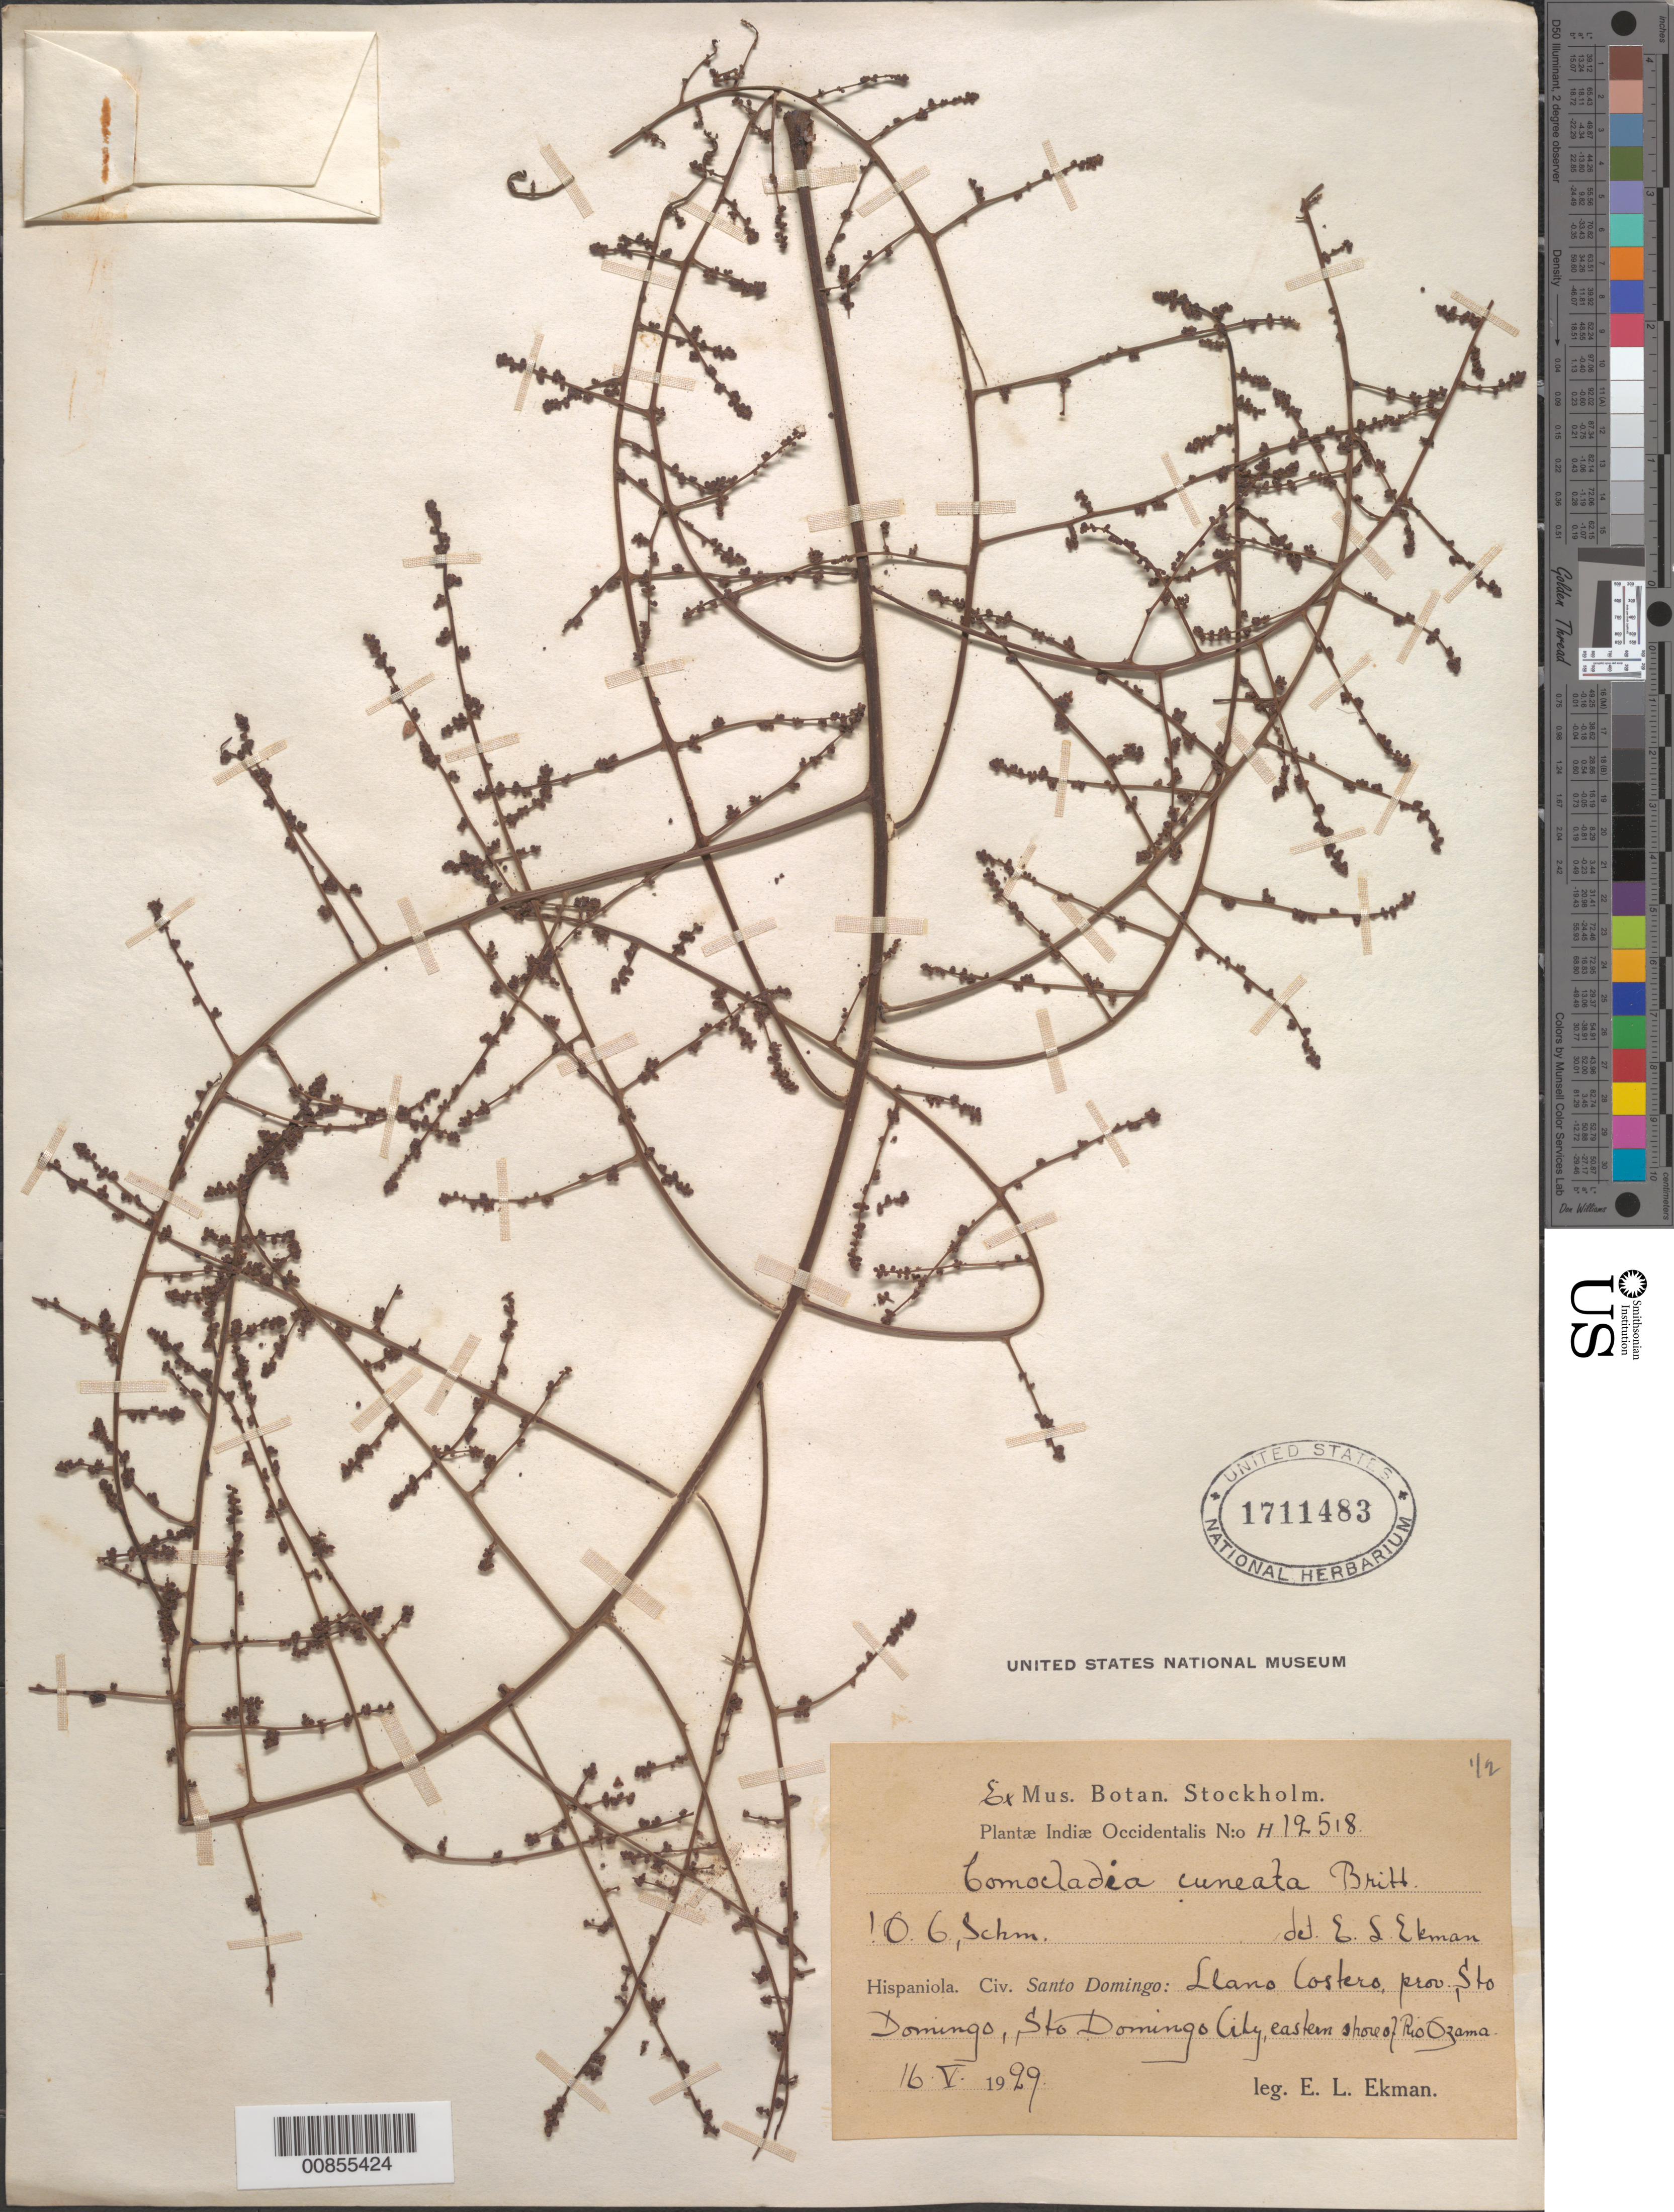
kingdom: Plantae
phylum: Tracheophyta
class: Magnoliopsida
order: Sapindales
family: Anacardiaceae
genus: Comocladia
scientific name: Comocladia cuneata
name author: Britton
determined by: Ekman, E. L.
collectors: E. L. Ekman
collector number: H 12518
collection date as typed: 16 May 1929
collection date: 1929-05-16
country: Dominican Republic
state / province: Distrito Nacional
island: Hispaniola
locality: Llano Costero, Santo Domingo City, eastern shore of Rio Ozama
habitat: Shore of rio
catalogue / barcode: US 1711483